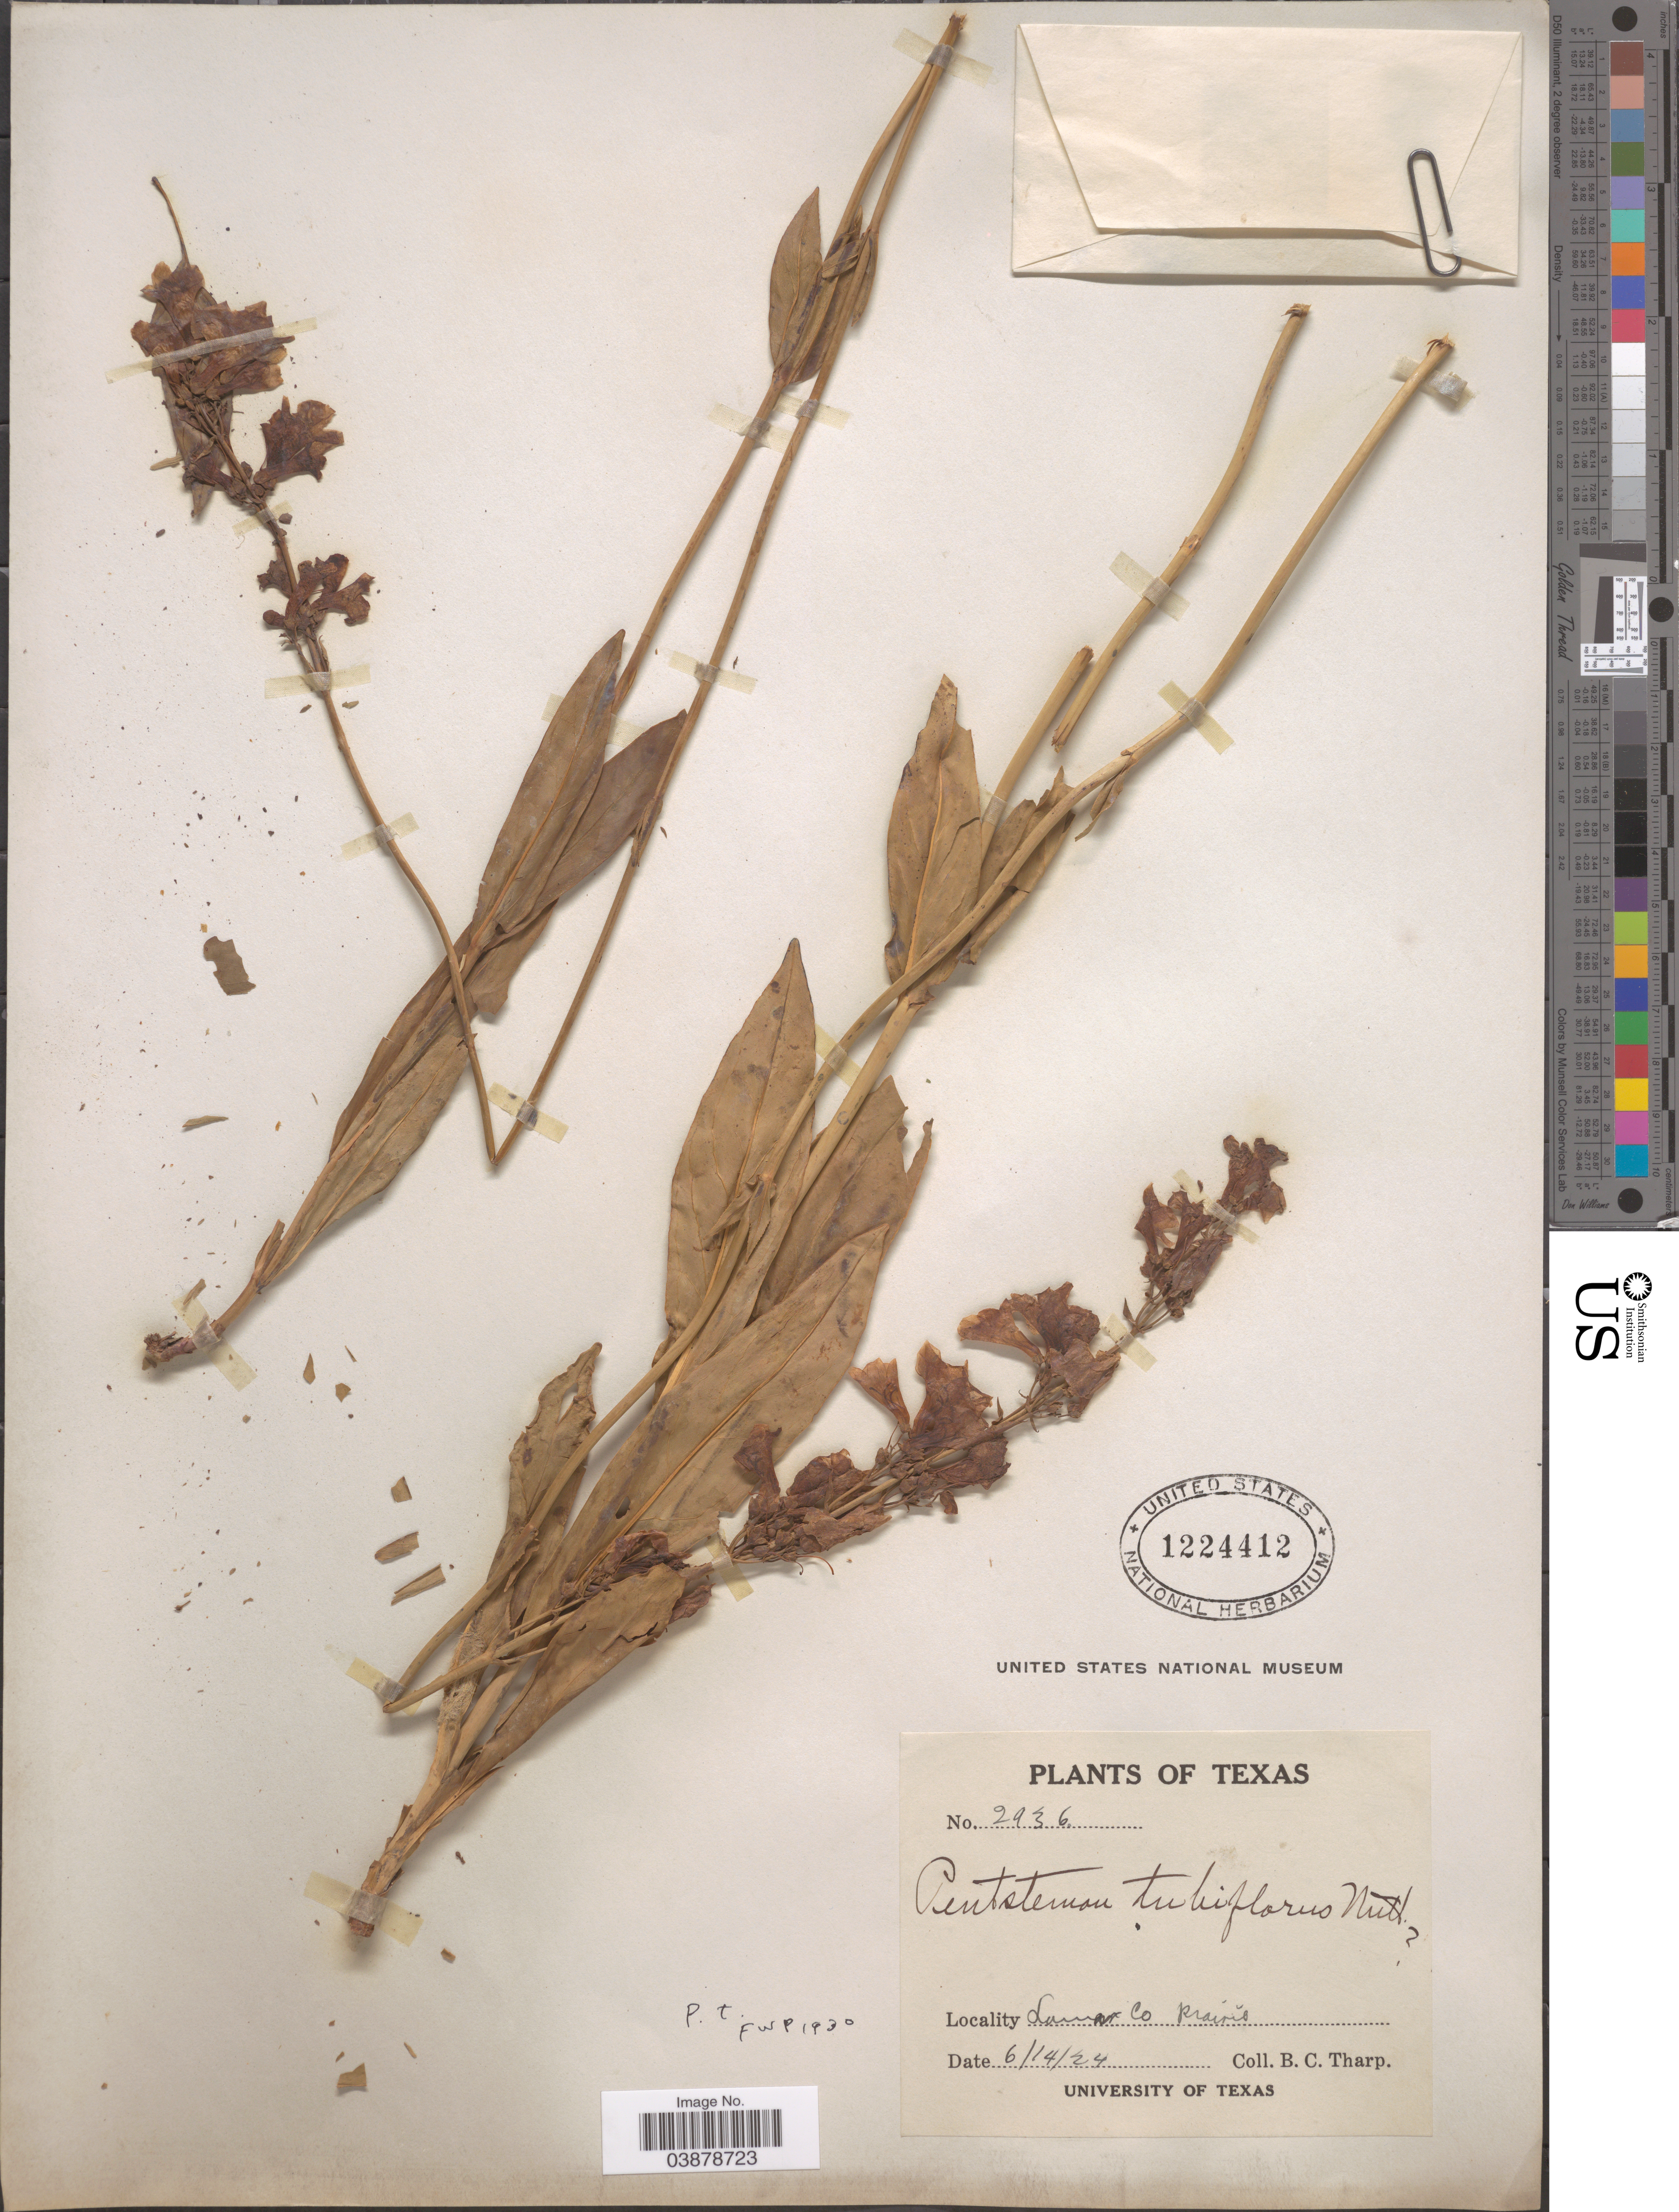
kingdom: Plantae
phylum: Tracheophyta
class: Magnoliopsida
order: Lamiales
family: Plantaginaceae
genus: Penstemon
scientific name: Penstemon tubaeflorus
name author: Nutt.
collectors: B. C. Tharp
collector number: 2936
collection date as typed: Transcribed d/m/y: 14/6/24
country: United States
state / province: Texas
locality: Lamar Co, Prairie.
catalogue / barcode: US 1224412